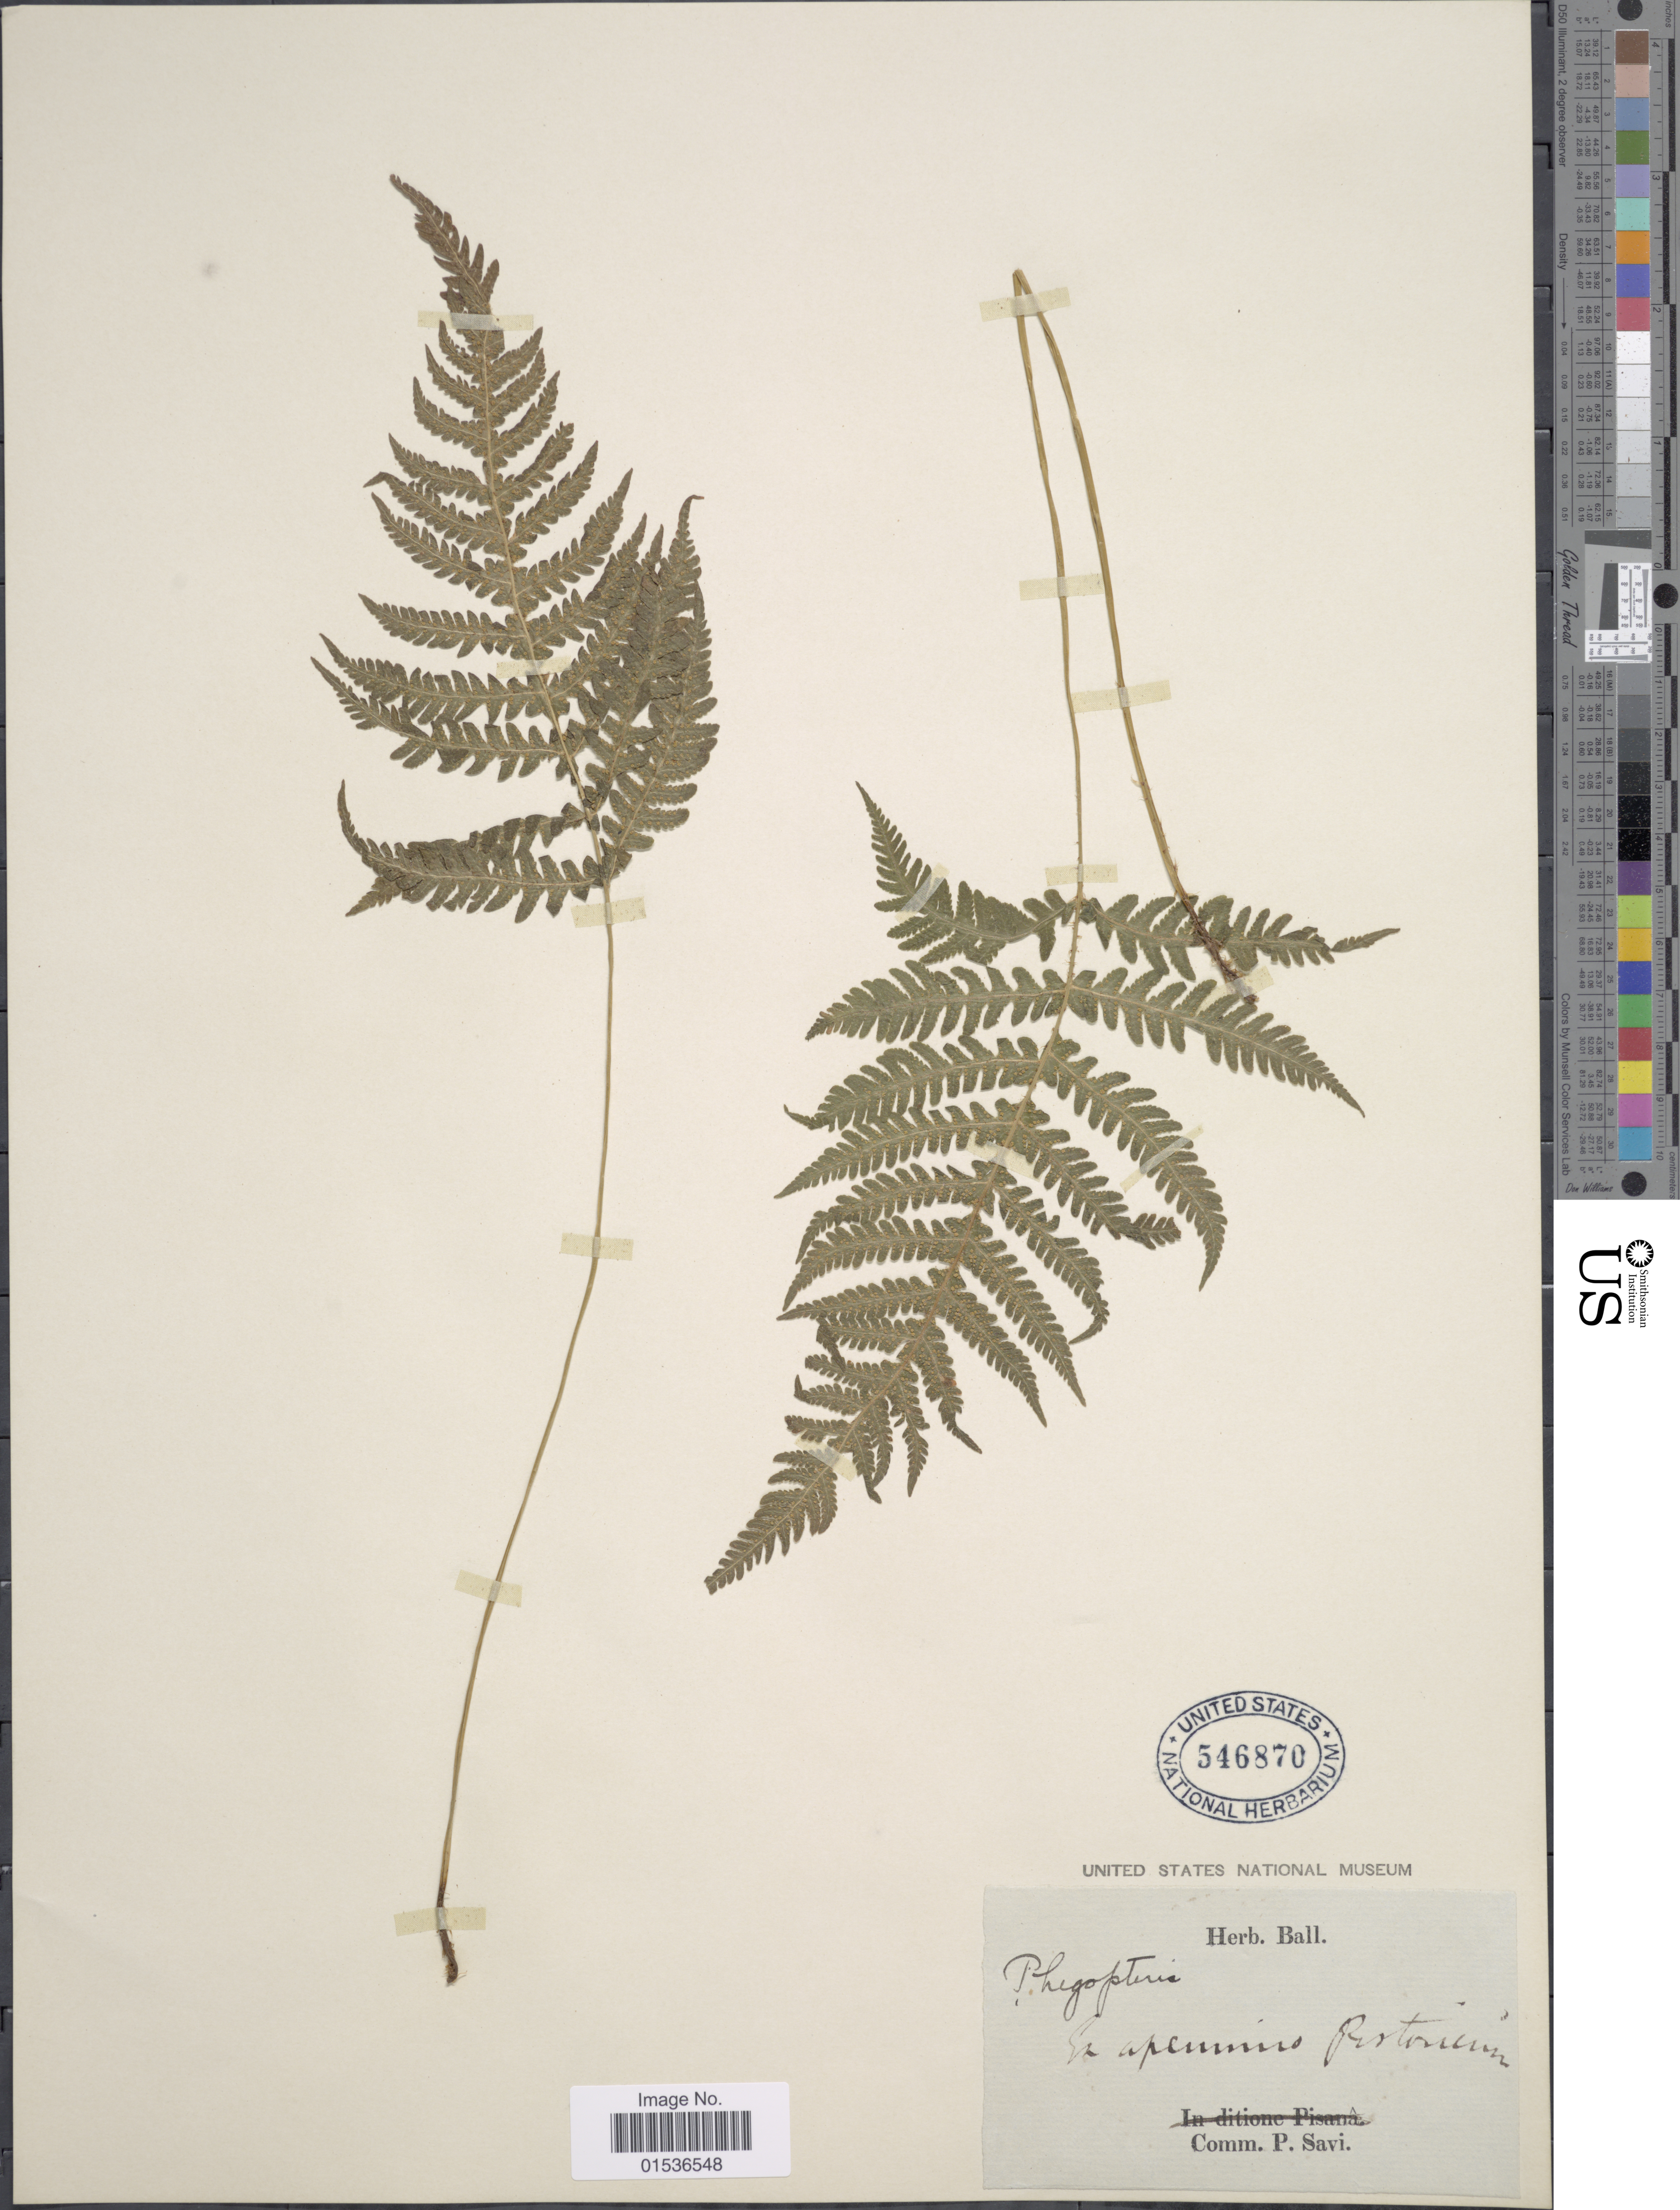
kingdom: Plantae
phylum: Tracheophyta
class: Polypodiopsida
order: Polypodiales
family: Thelypteridaceae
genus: Phegopteris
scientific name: Phegopteris connectilis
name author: (Michx.) Watt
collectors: ex herb. John Ball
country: France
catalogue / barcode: US 546870